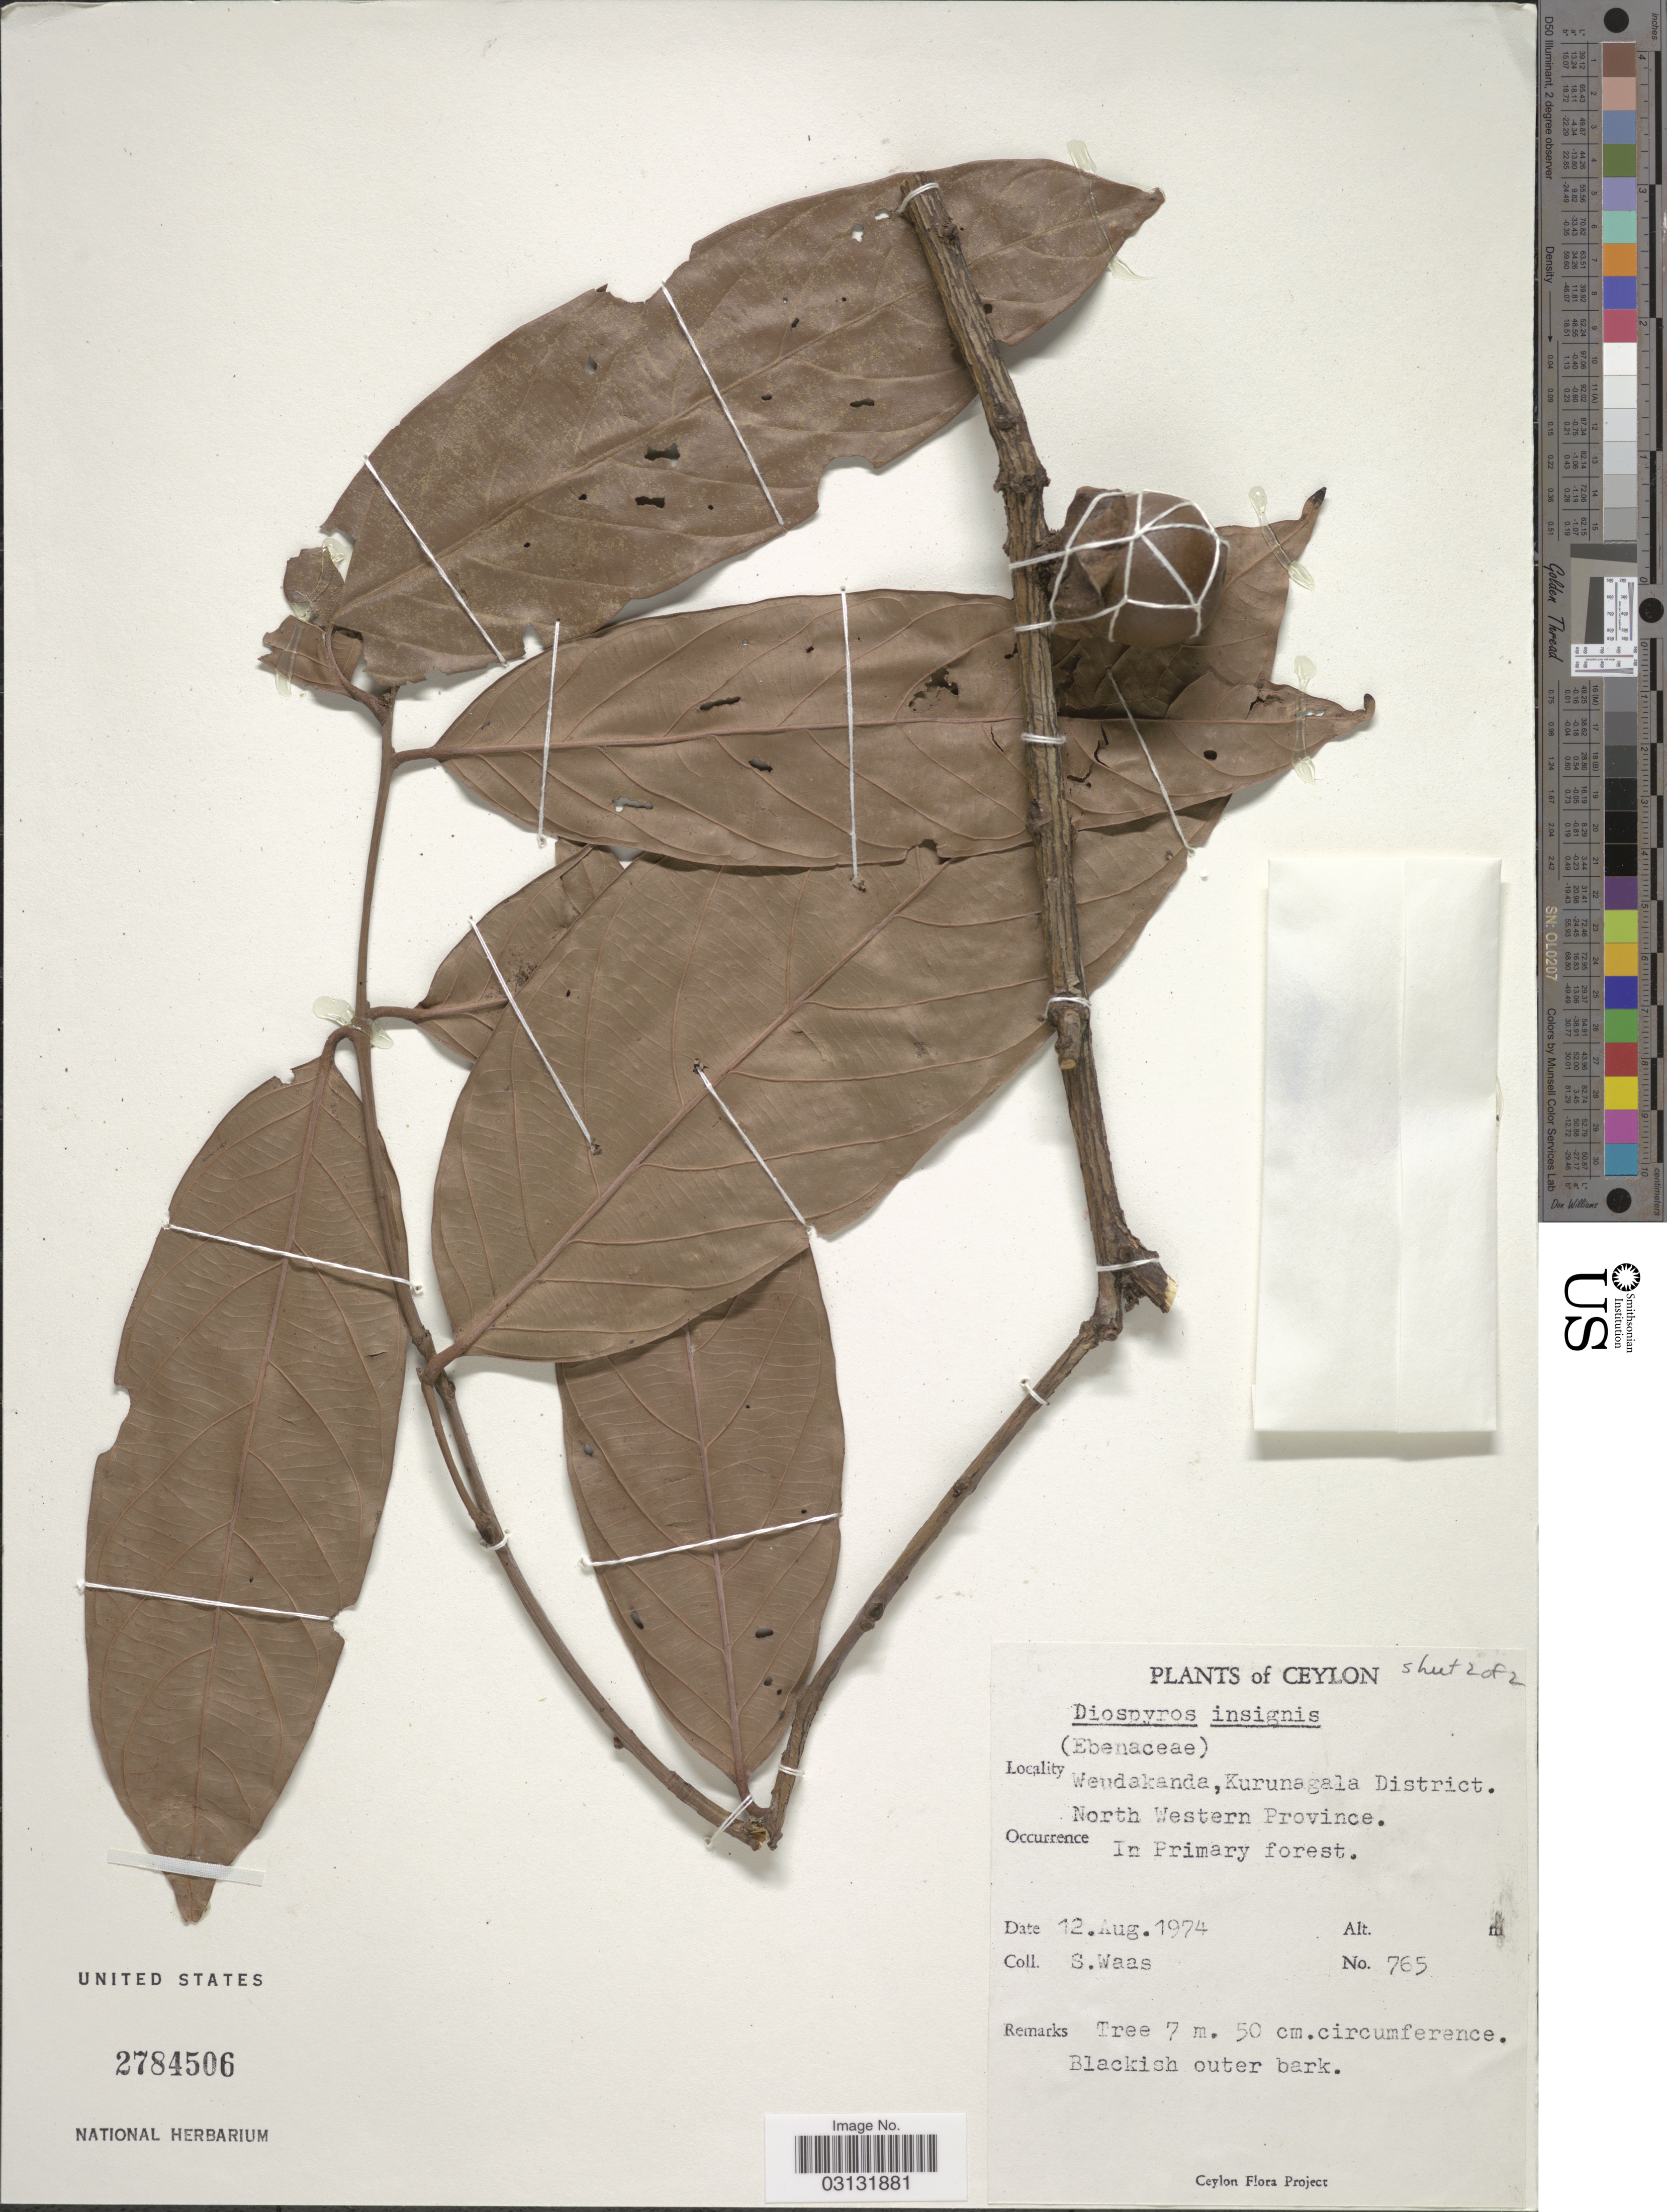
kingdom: Plantae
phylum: Tracheophyta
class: Magnoliopsida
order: Ericales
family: Ebenaceae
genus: Diospyros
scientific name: Diospyros insignis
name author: Thwaites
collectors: S. Waas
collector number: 765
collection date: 1974-08-12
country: Sri Lanka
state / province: North Western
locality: Ceylon. Weudakanda, Kurunagala District. North Western Province.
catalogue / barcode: US 2784506